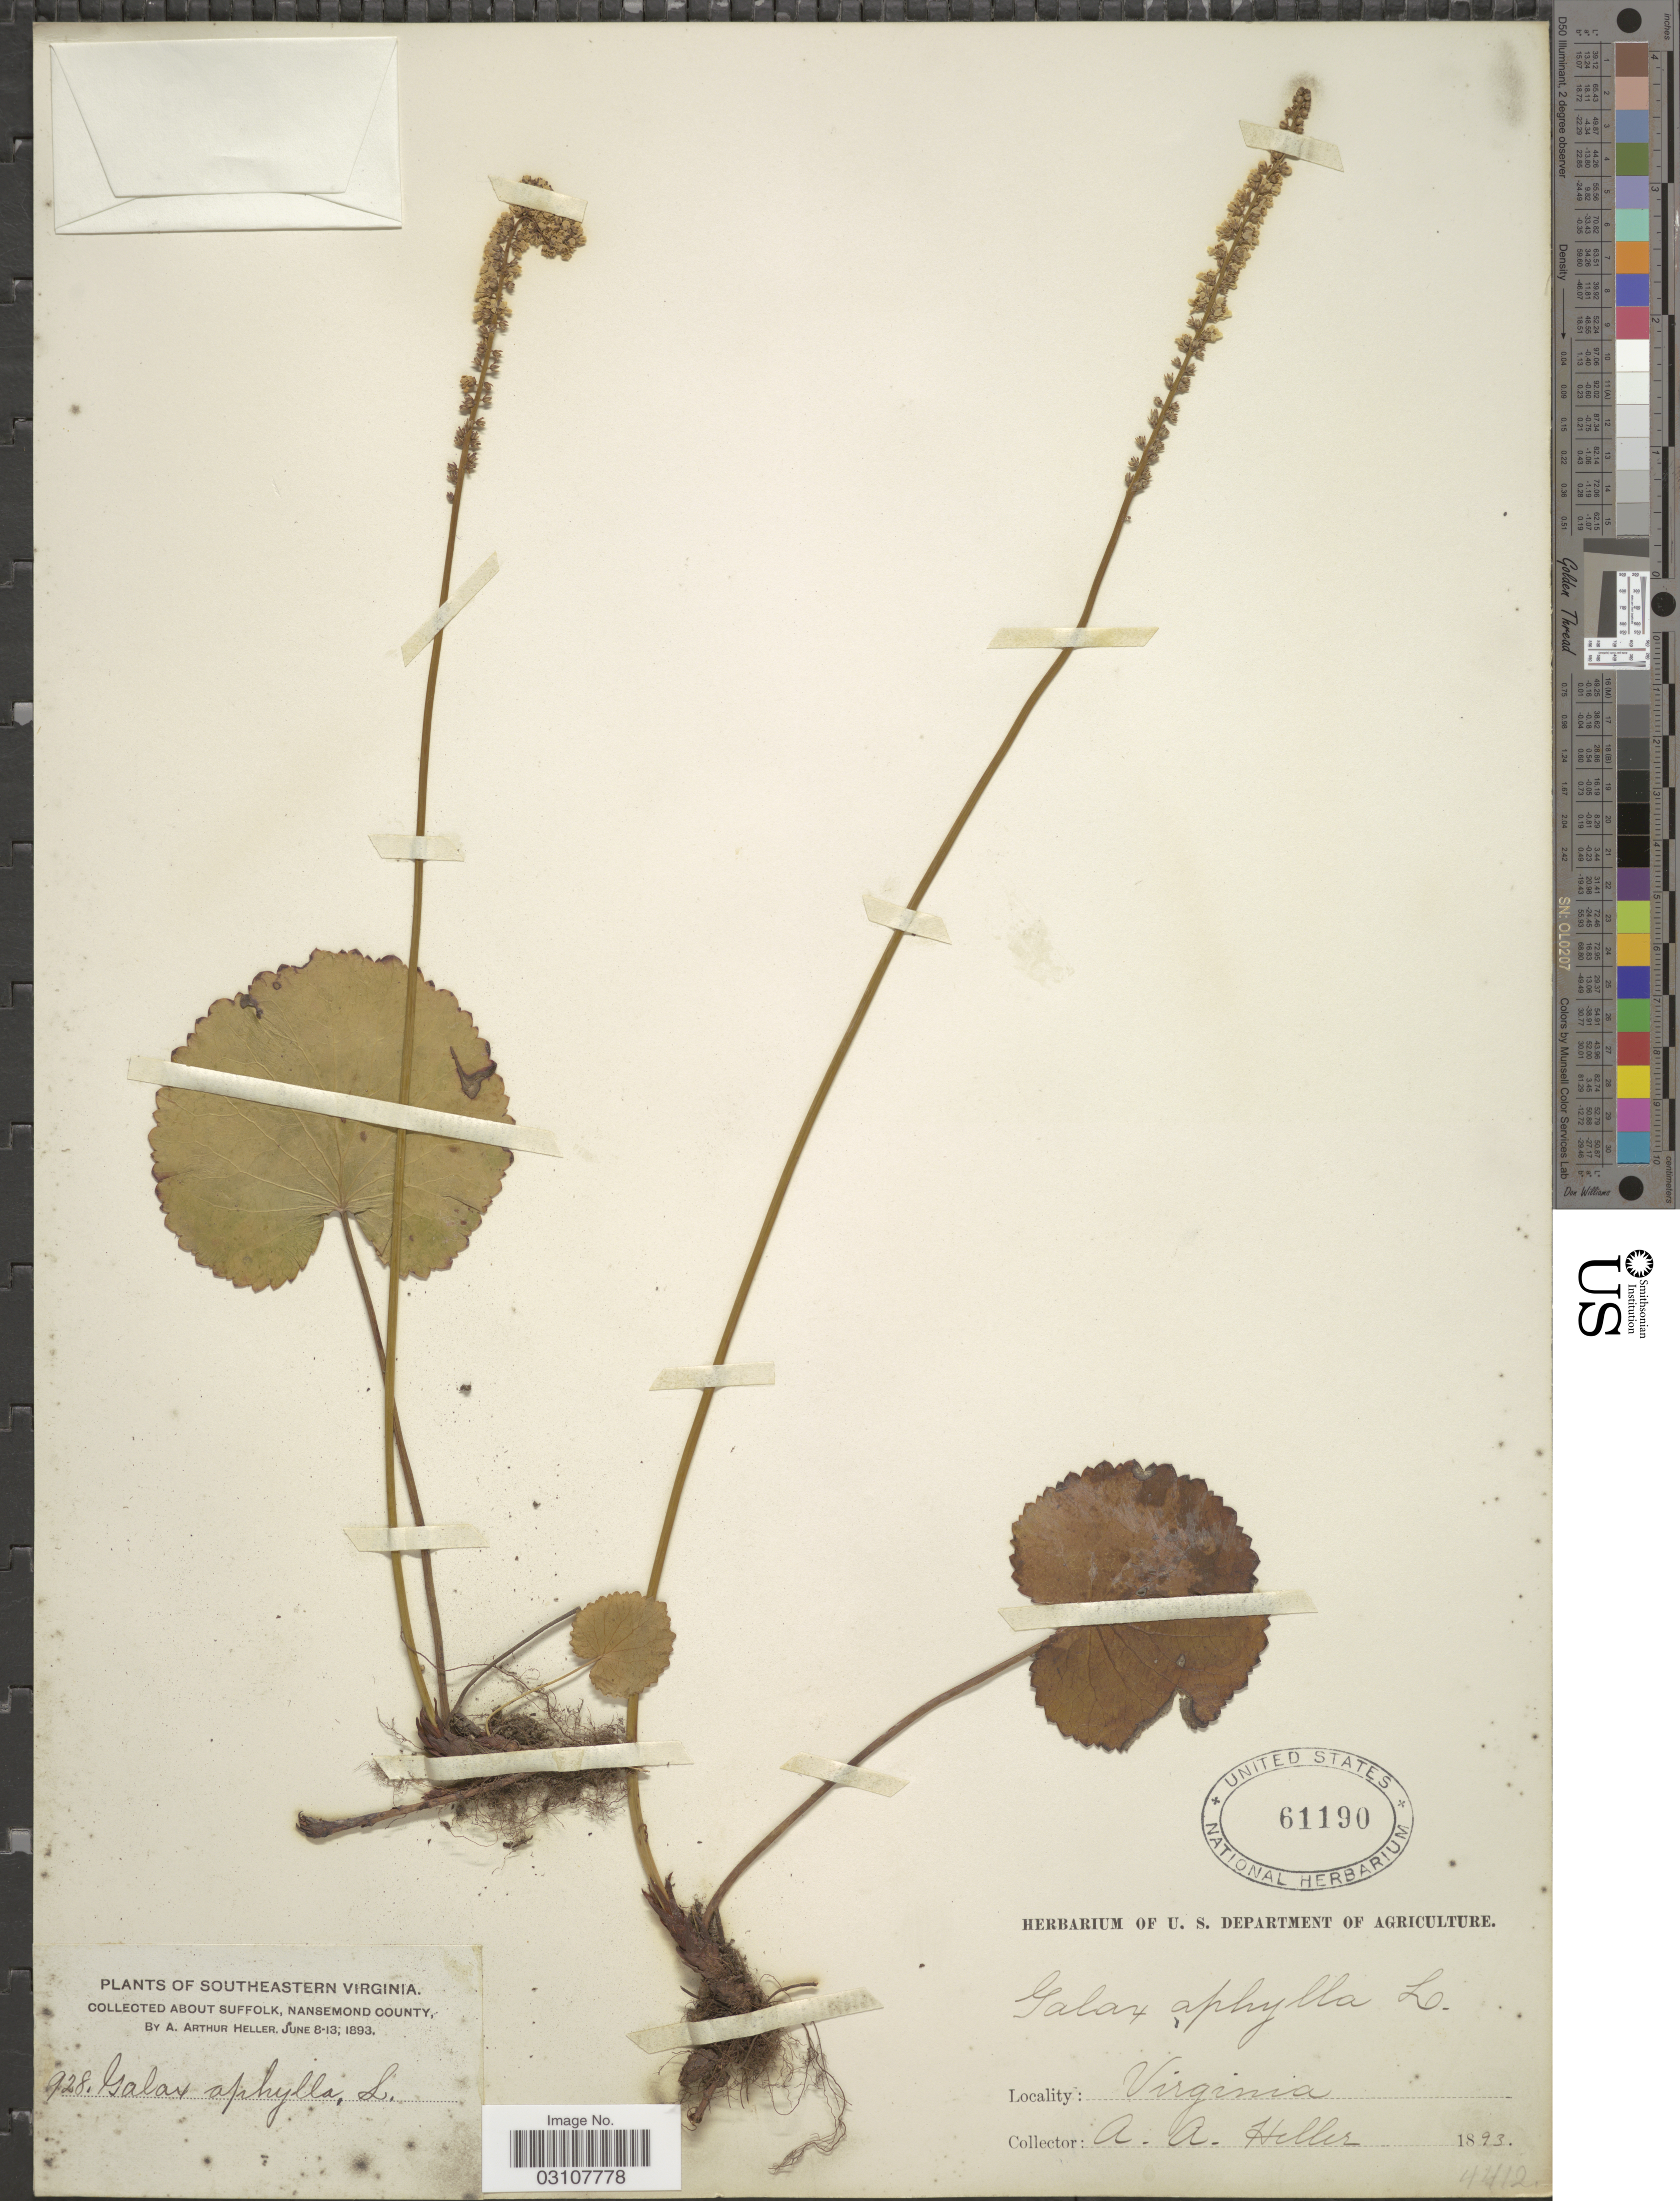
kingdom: Plantae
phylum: Tracheophyta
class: Magnoliopsida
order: Ericales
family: Diapensiaceae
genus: Galax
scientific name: Galax urceolata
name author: (Poir.) Brummitt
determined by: Gaynor, Michelle L., (FLAS), University of Florida (UNITED STATES)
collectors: A. A. Heller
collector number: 928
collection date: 1893-06-08/1893-06-13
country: United States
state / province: Virginia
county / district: City of Suffolk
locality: Southeastern Virginia. About Suffolk, Nansemond County.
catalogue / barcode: US 61190